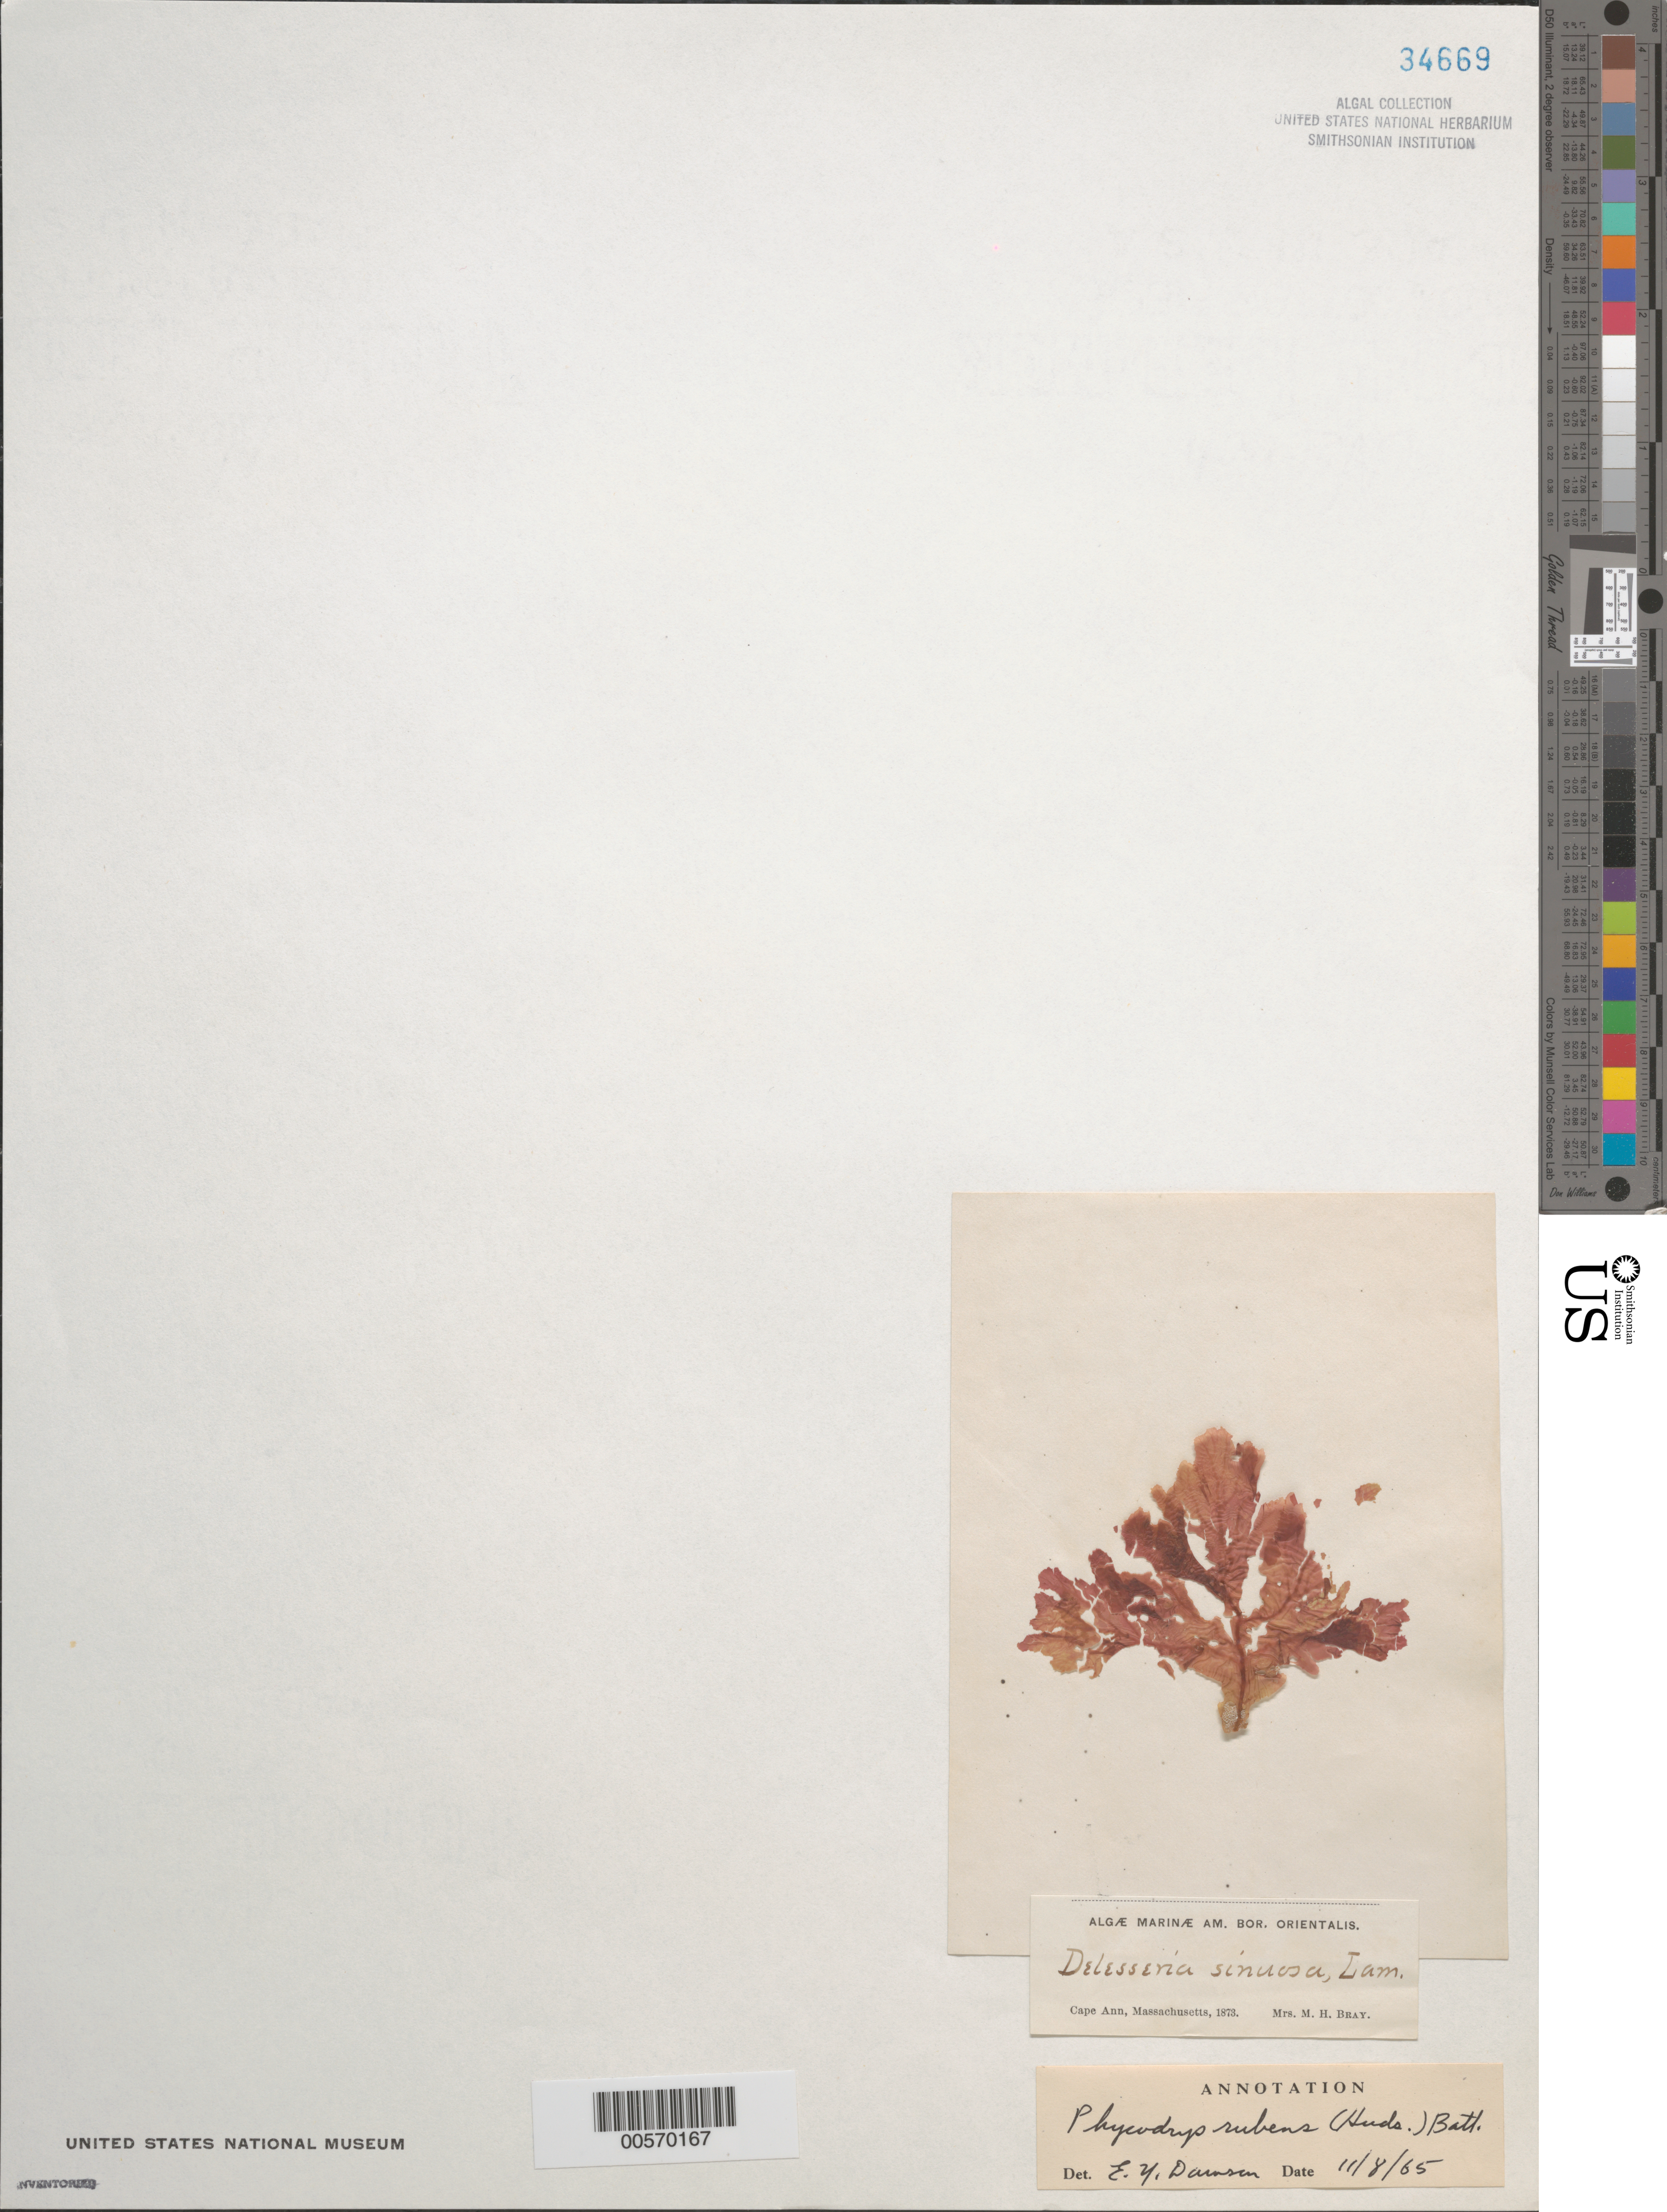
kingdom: Plantae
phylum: Rhodophyta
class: Florideophyceae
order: Ceramiales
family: Delesseriaceae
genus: Phycodrys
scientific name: Phycodrys rubens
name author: (L.) Batters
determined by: Dawson, E. Y.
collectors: M. Bray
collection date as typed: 1873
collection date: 1873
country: United States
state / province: Massachusetts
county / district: Essex County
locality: Cape Ann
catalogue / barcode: US 34669